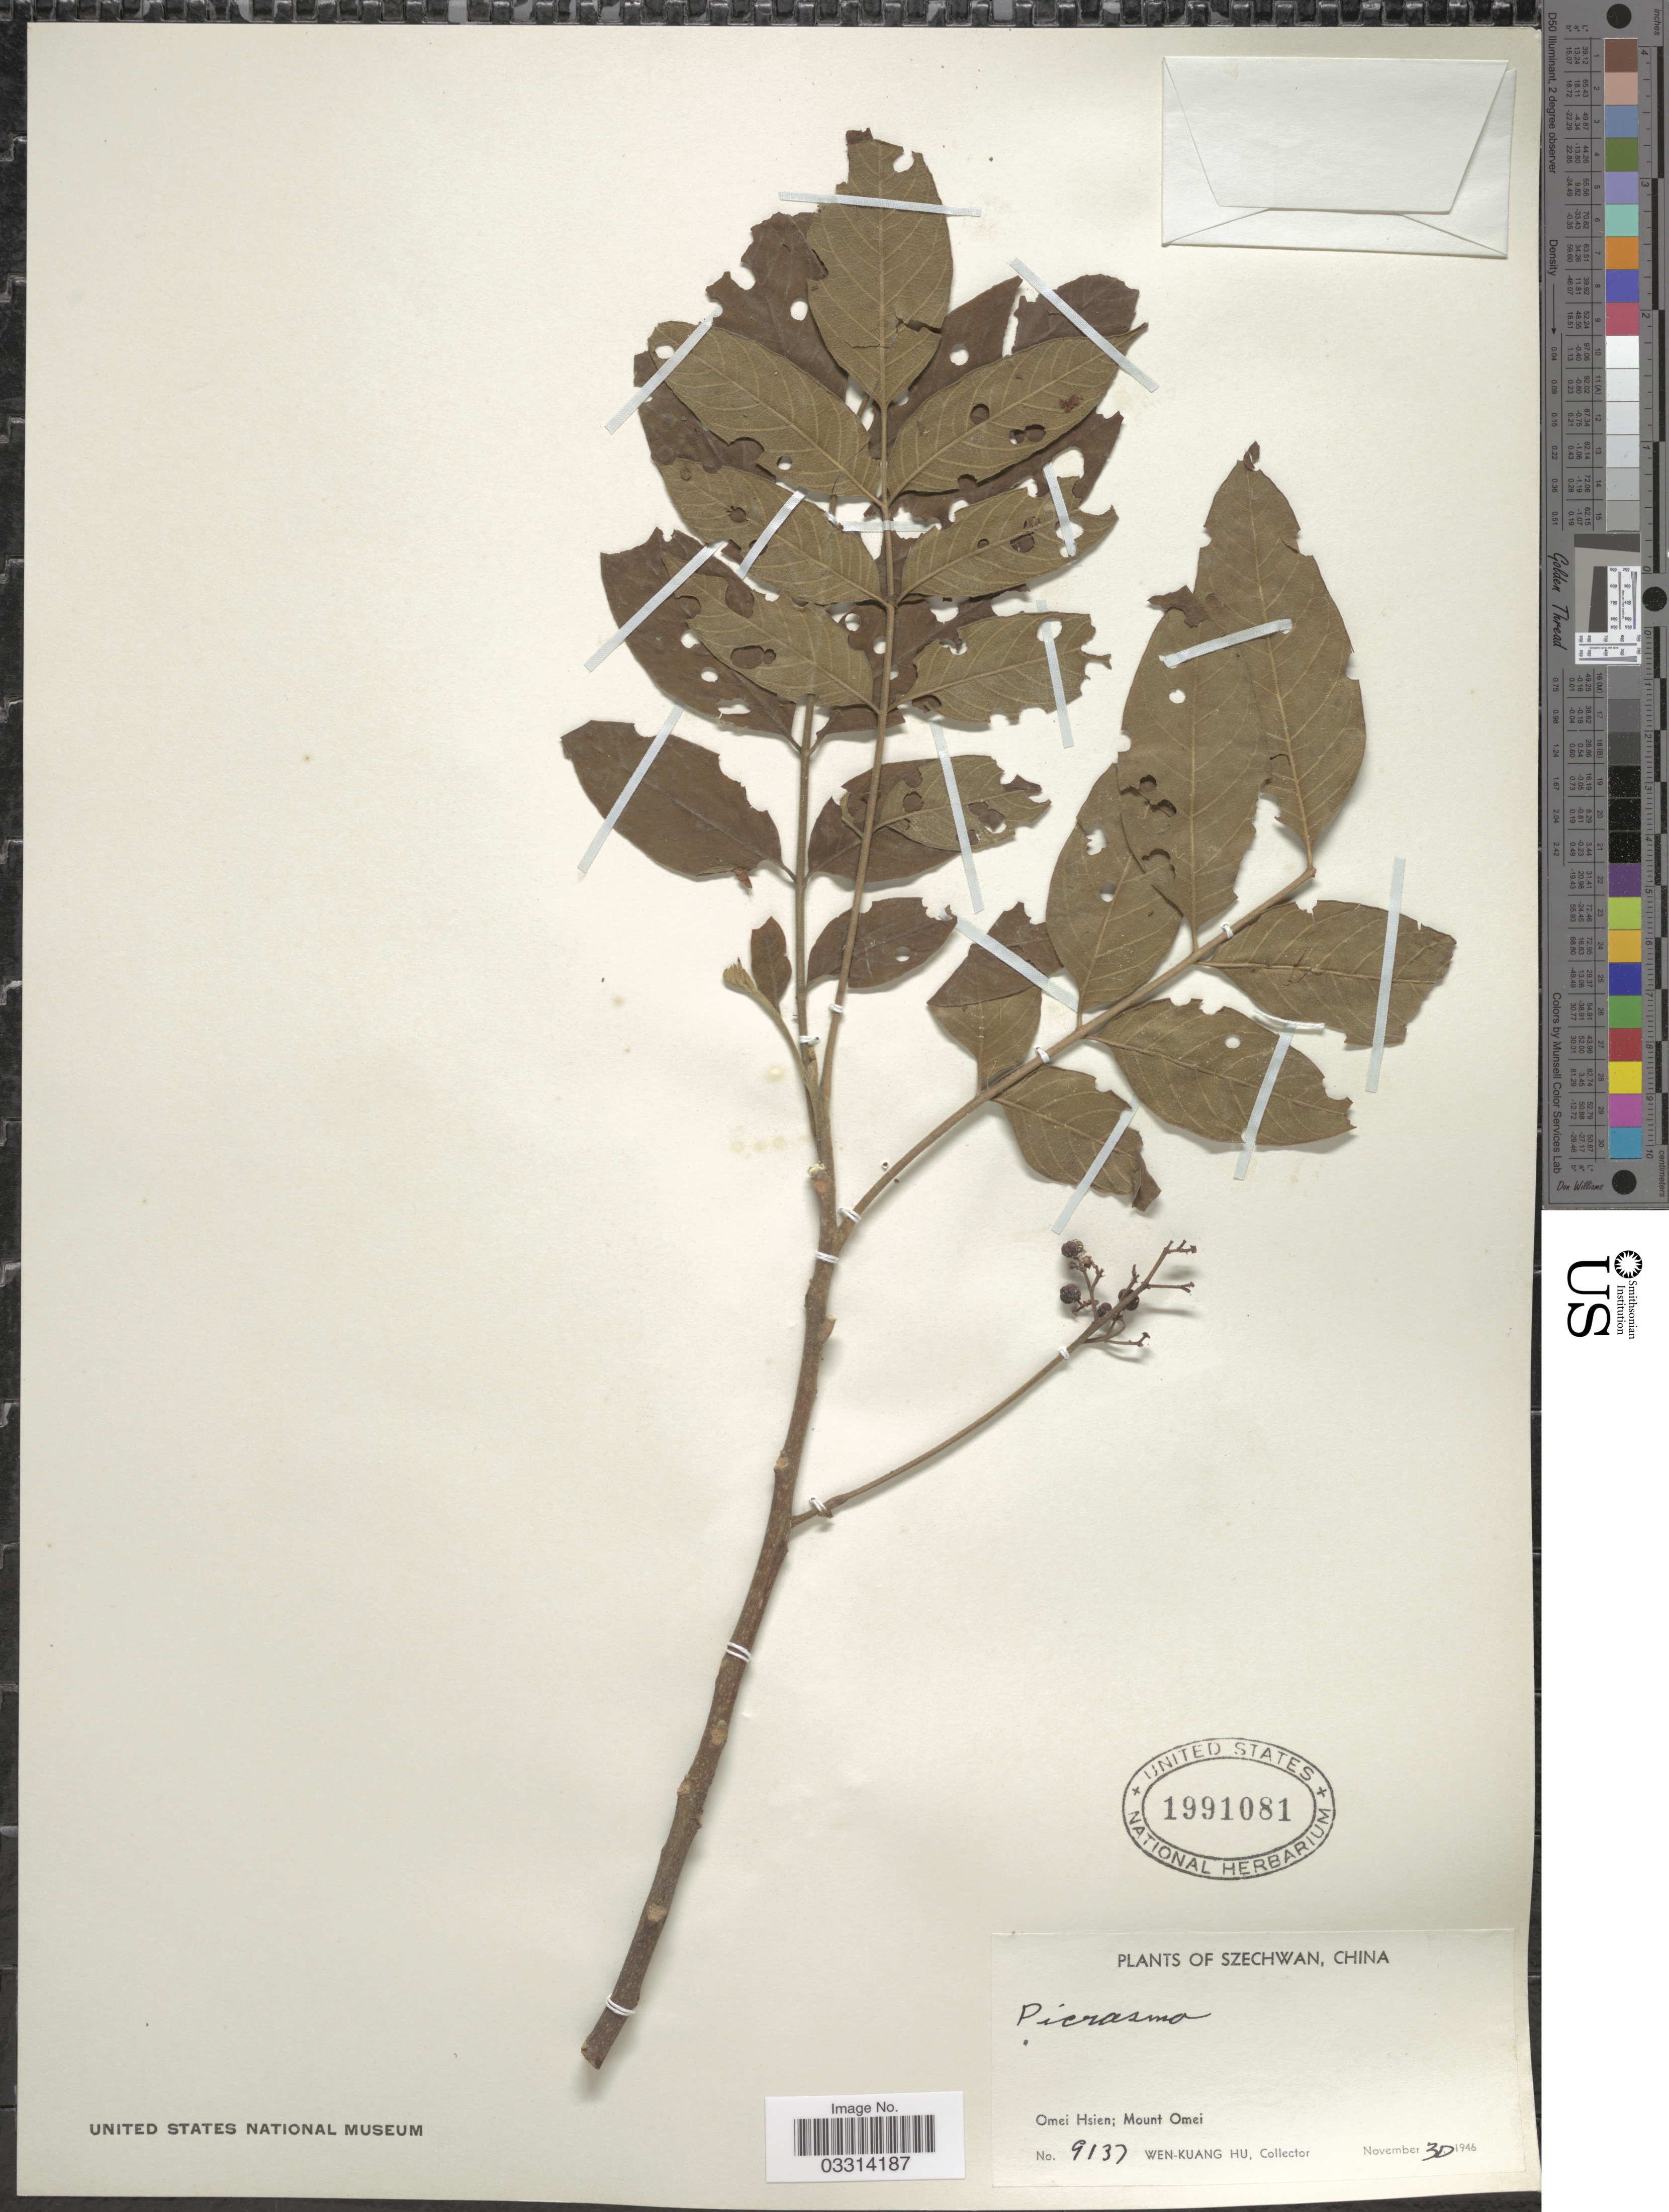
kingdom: Plantae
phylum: Tracheophyta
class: Magnoliopsida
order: Sapindales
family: Simaroubaceae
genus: Picrasma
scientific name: Picrasma quassioides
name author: (D. Don) Benn.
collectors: W. K. Hu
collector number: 9137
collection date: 1946-11-30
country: China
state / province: Sichuan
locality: Szechwan. Omei Hsien; Mount Omei.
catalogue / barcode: US 1991081